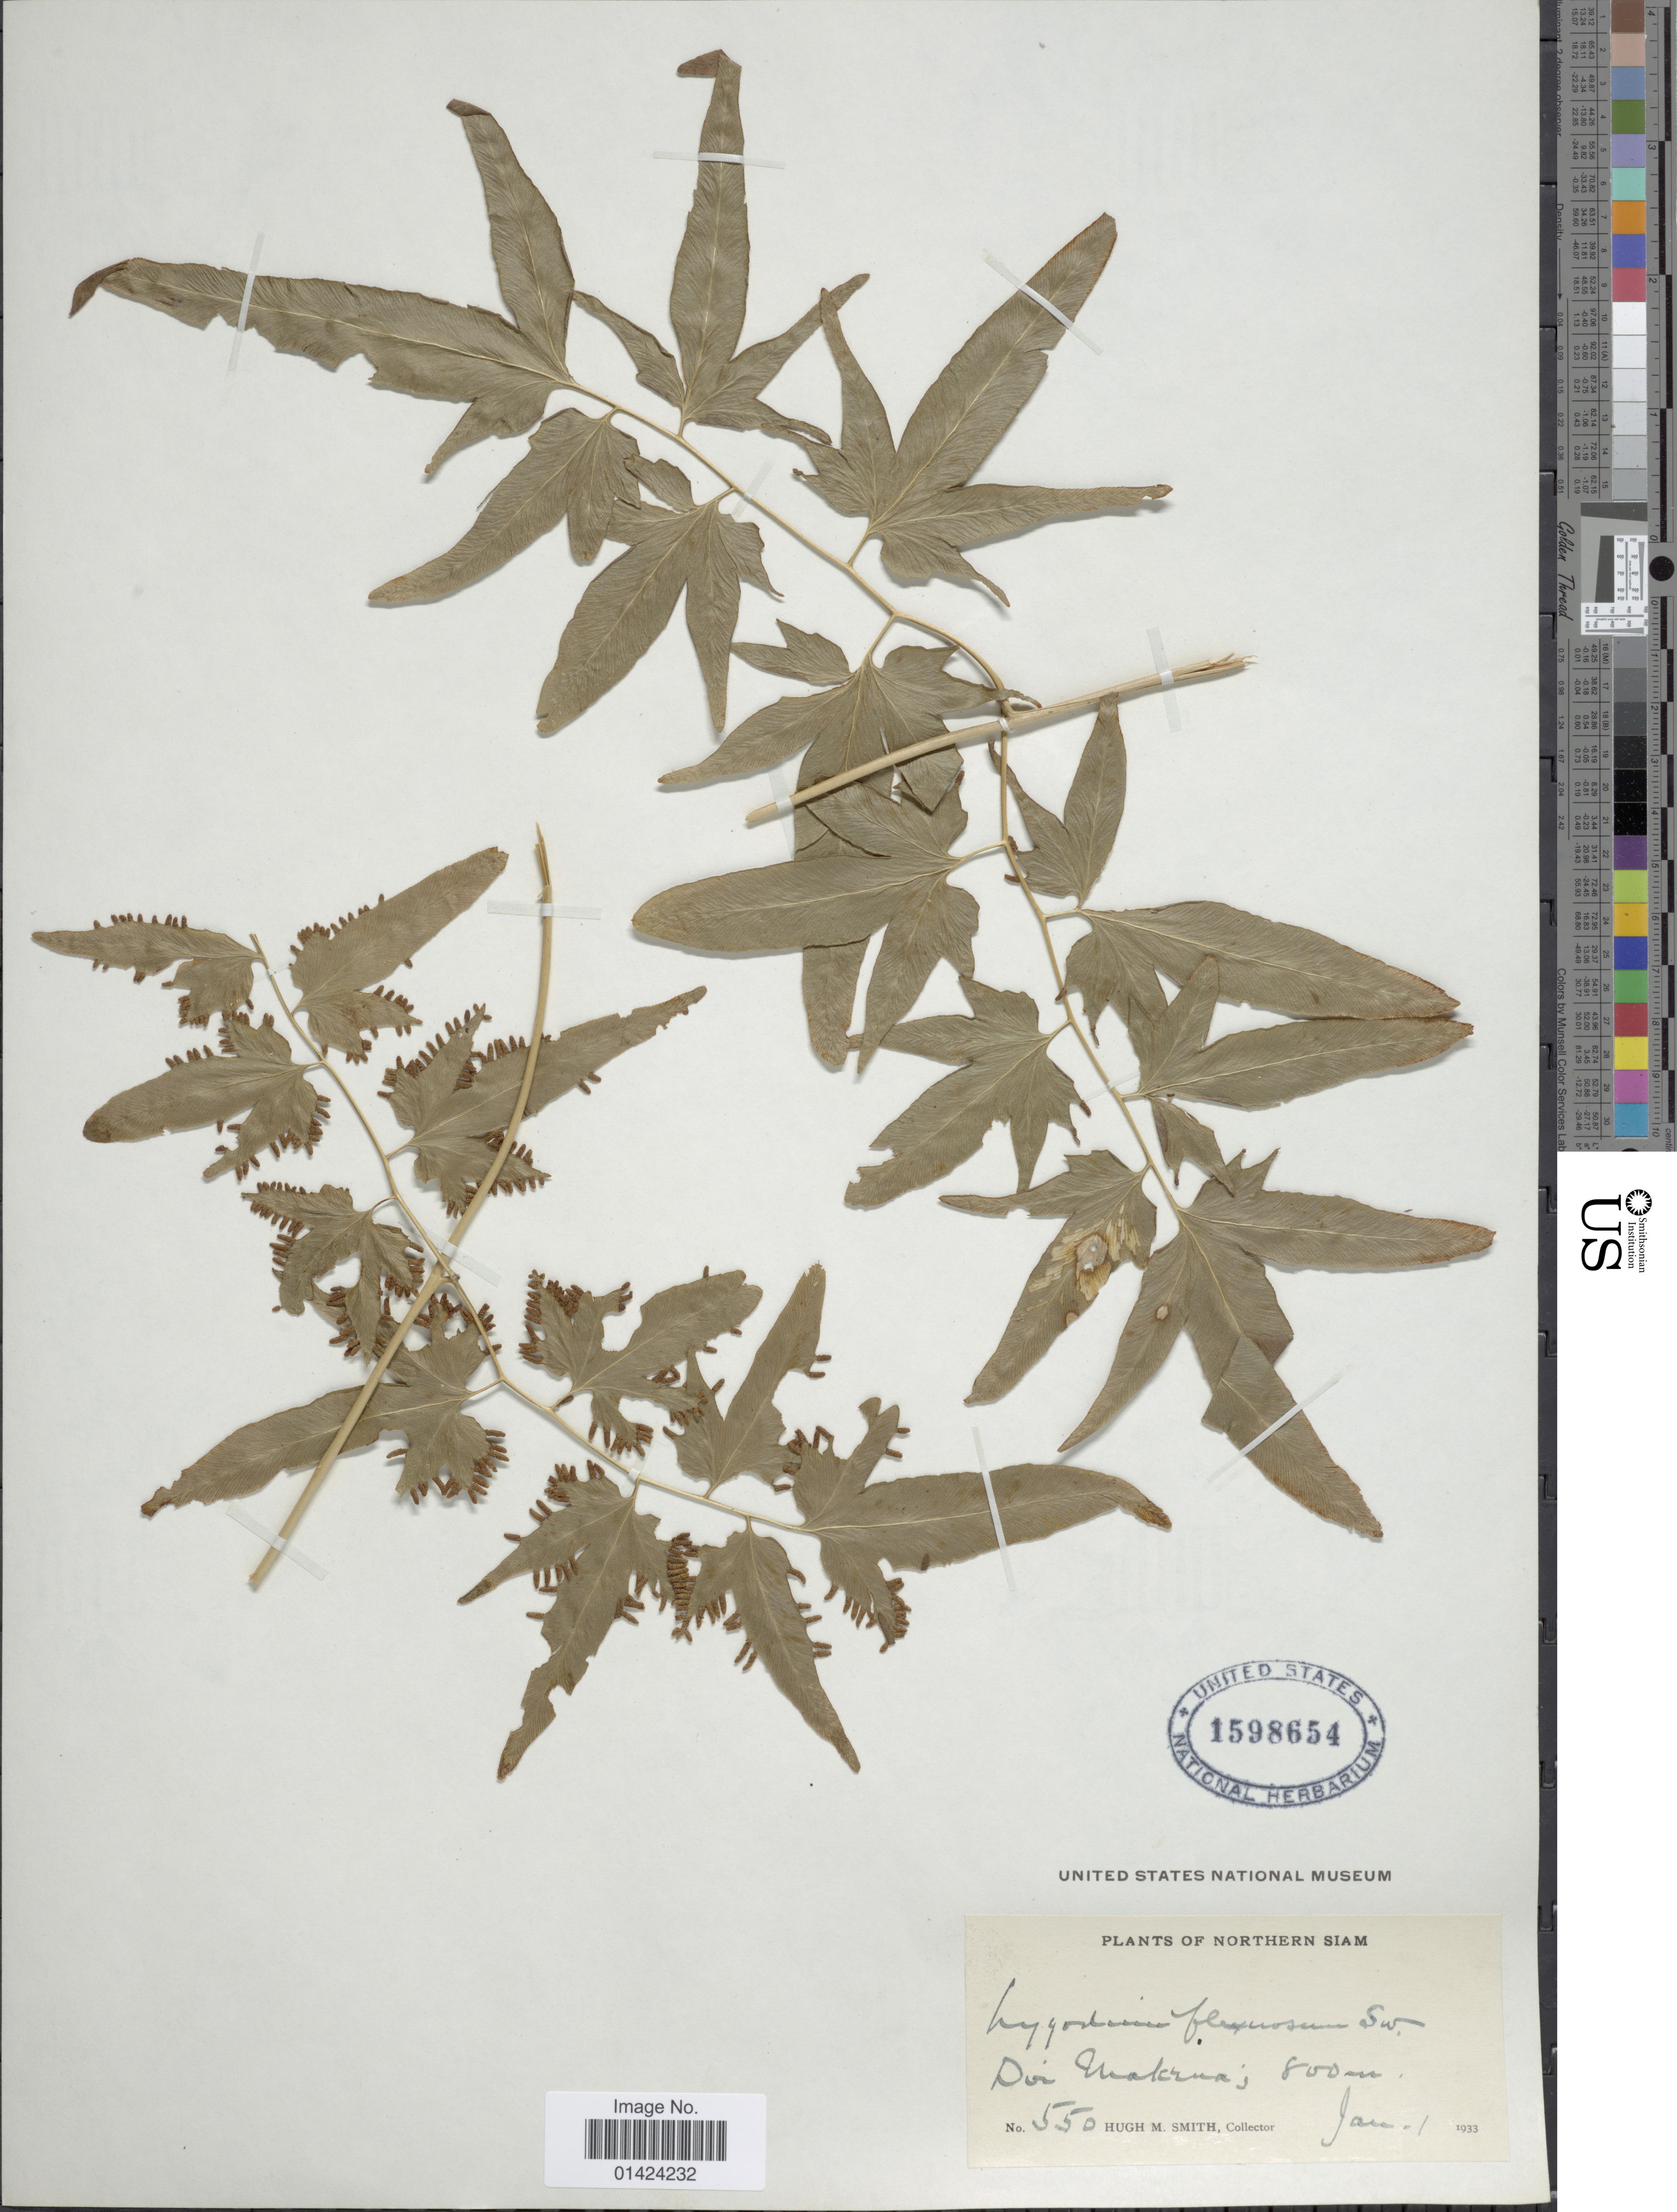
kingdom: Plantae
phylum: Tracheophyta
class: Polypodiopsida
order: Schizaeales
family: Lygodiaceae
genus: Lygodium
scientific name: Lygodium flexuosum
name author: Sw.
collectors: H. M. Smith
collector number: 550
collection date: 1933-01-01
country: Thailand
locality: Northern Siam. Doi Makrua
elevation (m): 800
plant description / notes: Corrected "Doi Makina" to Doi Makrua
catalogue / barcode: US 1598654